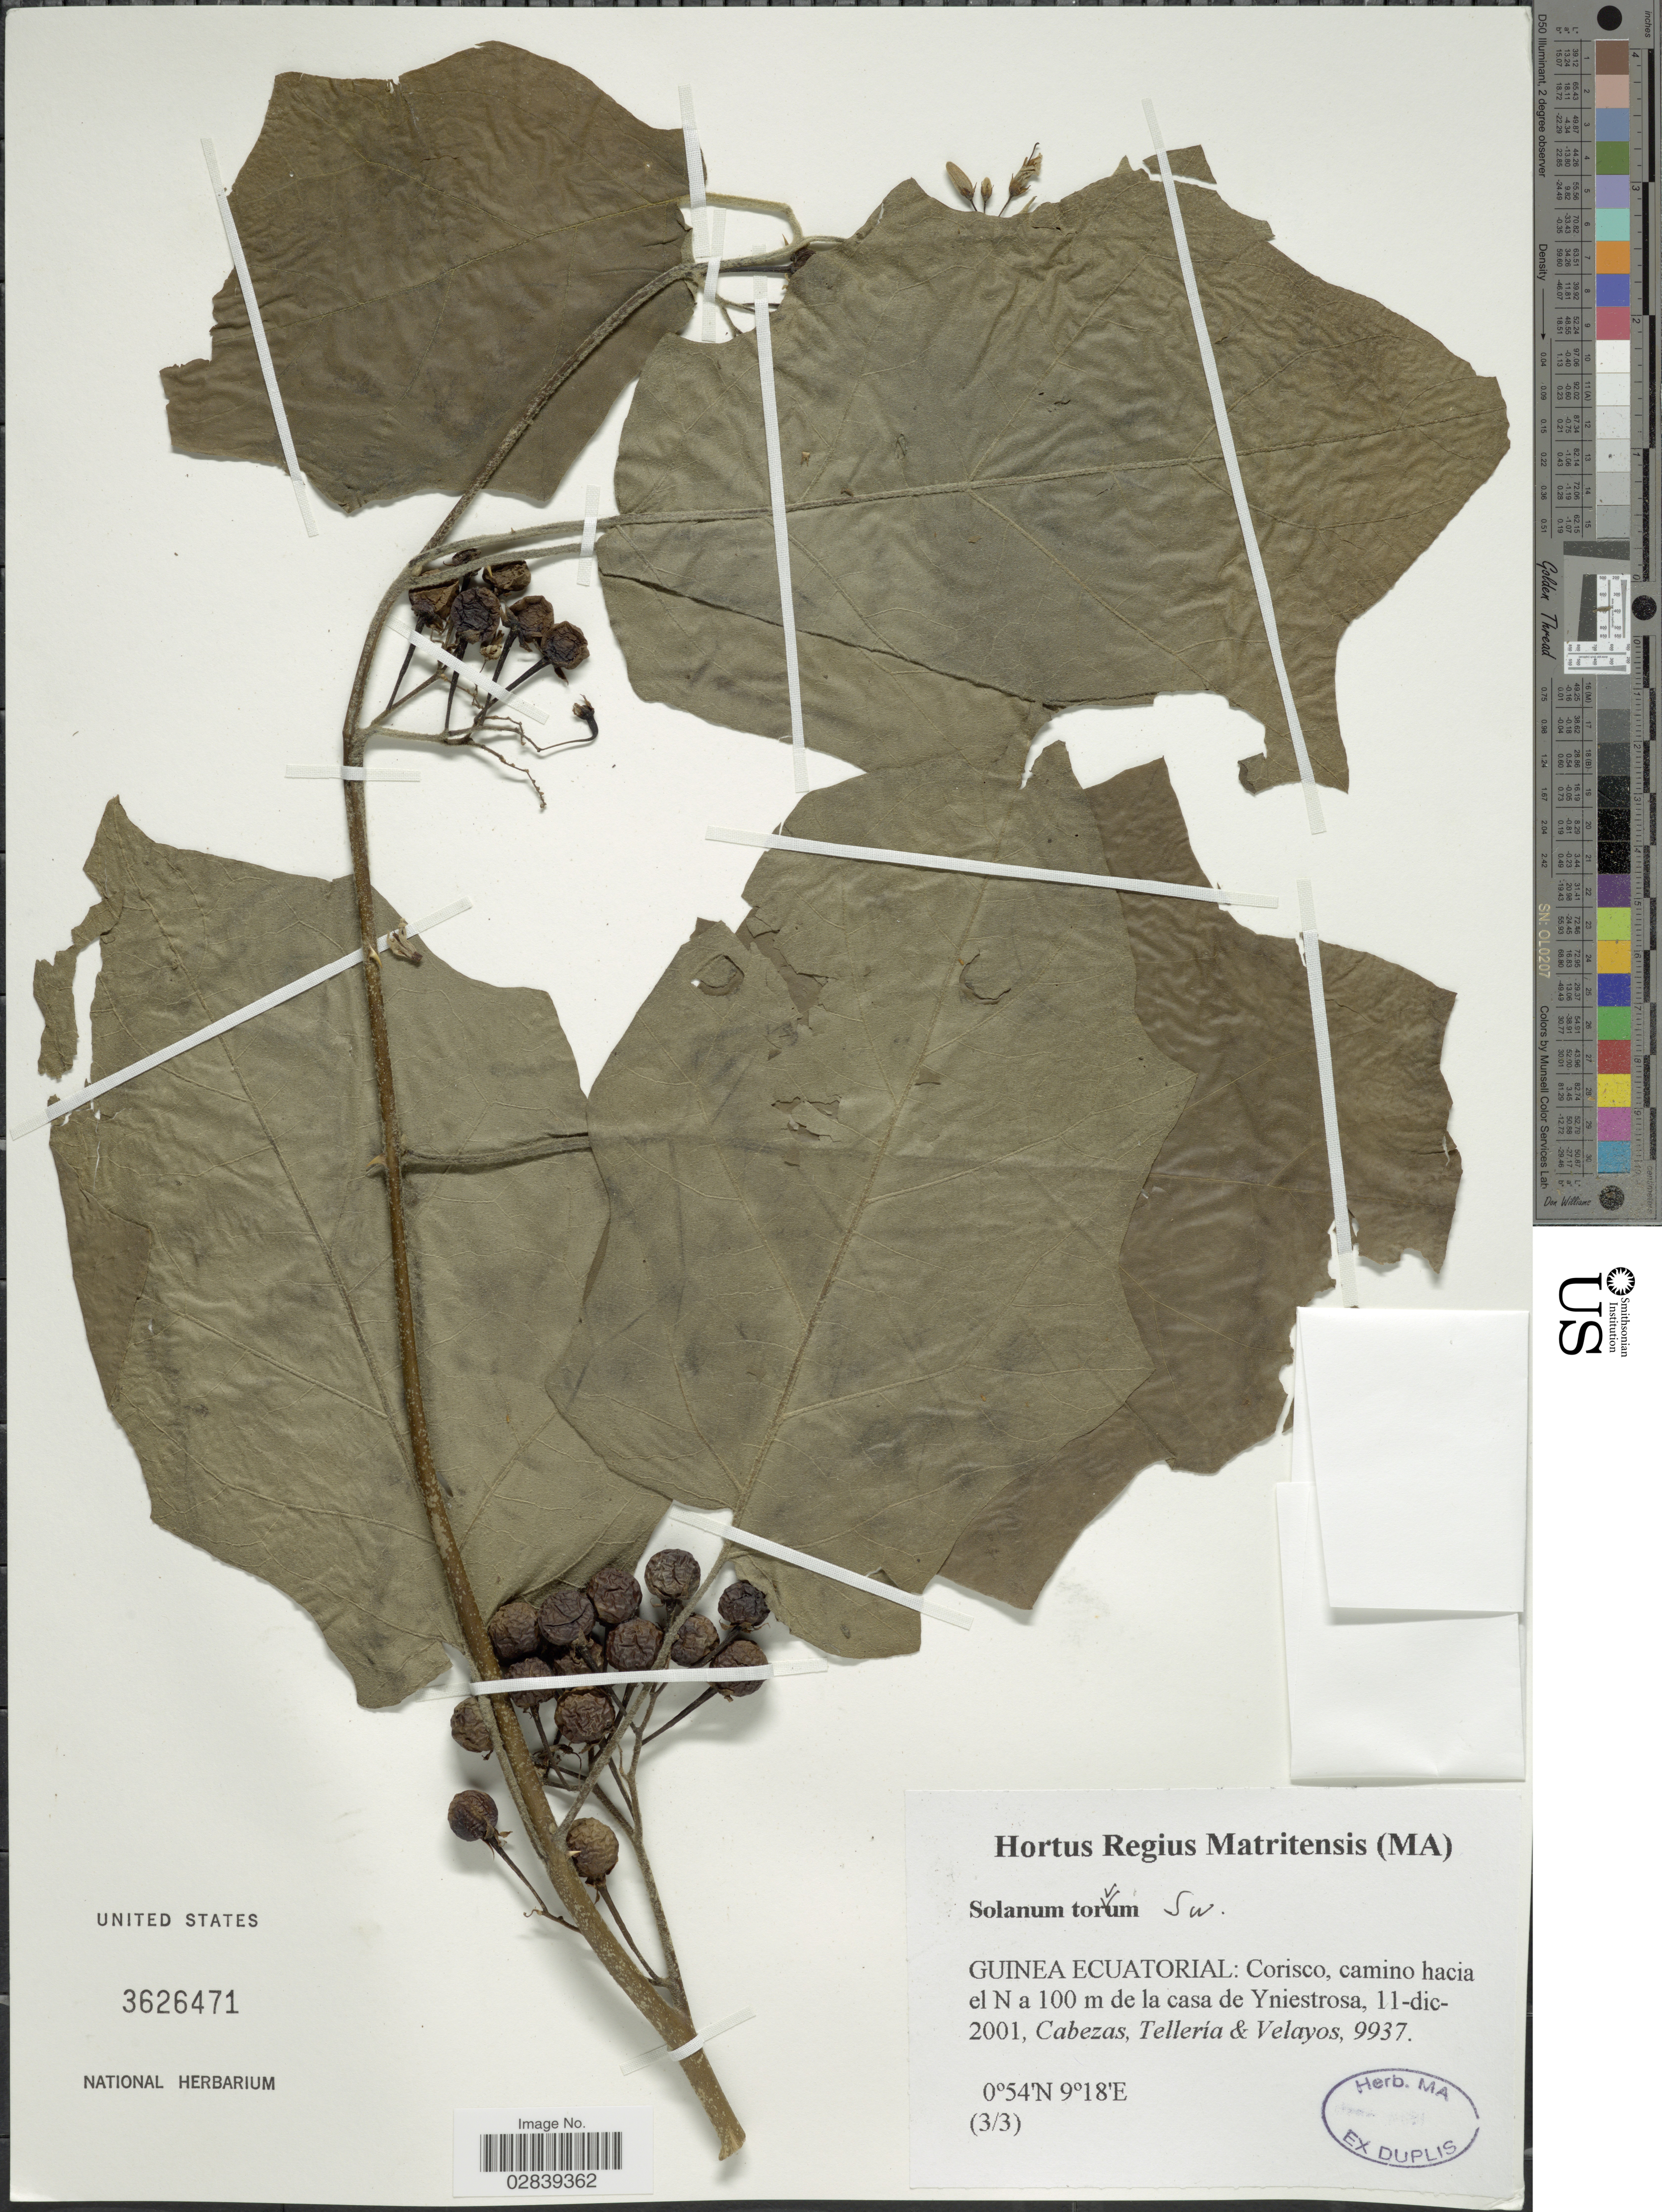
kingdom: Plantae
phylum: Tracheophyta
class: Magnoliopsida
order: Solanales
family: Solanaceae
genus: Solanum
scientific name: Solanum torvum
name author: Sw.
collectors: Cabezas, -. Telleria & M. Velayos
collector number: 9937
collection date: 2001-12-11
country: Equatorial Guinea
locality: Guinea Ecuatorial: Corisco, camino hacia el N a 100 m de la casa de Yniestrosa.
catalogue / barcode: US 3626471